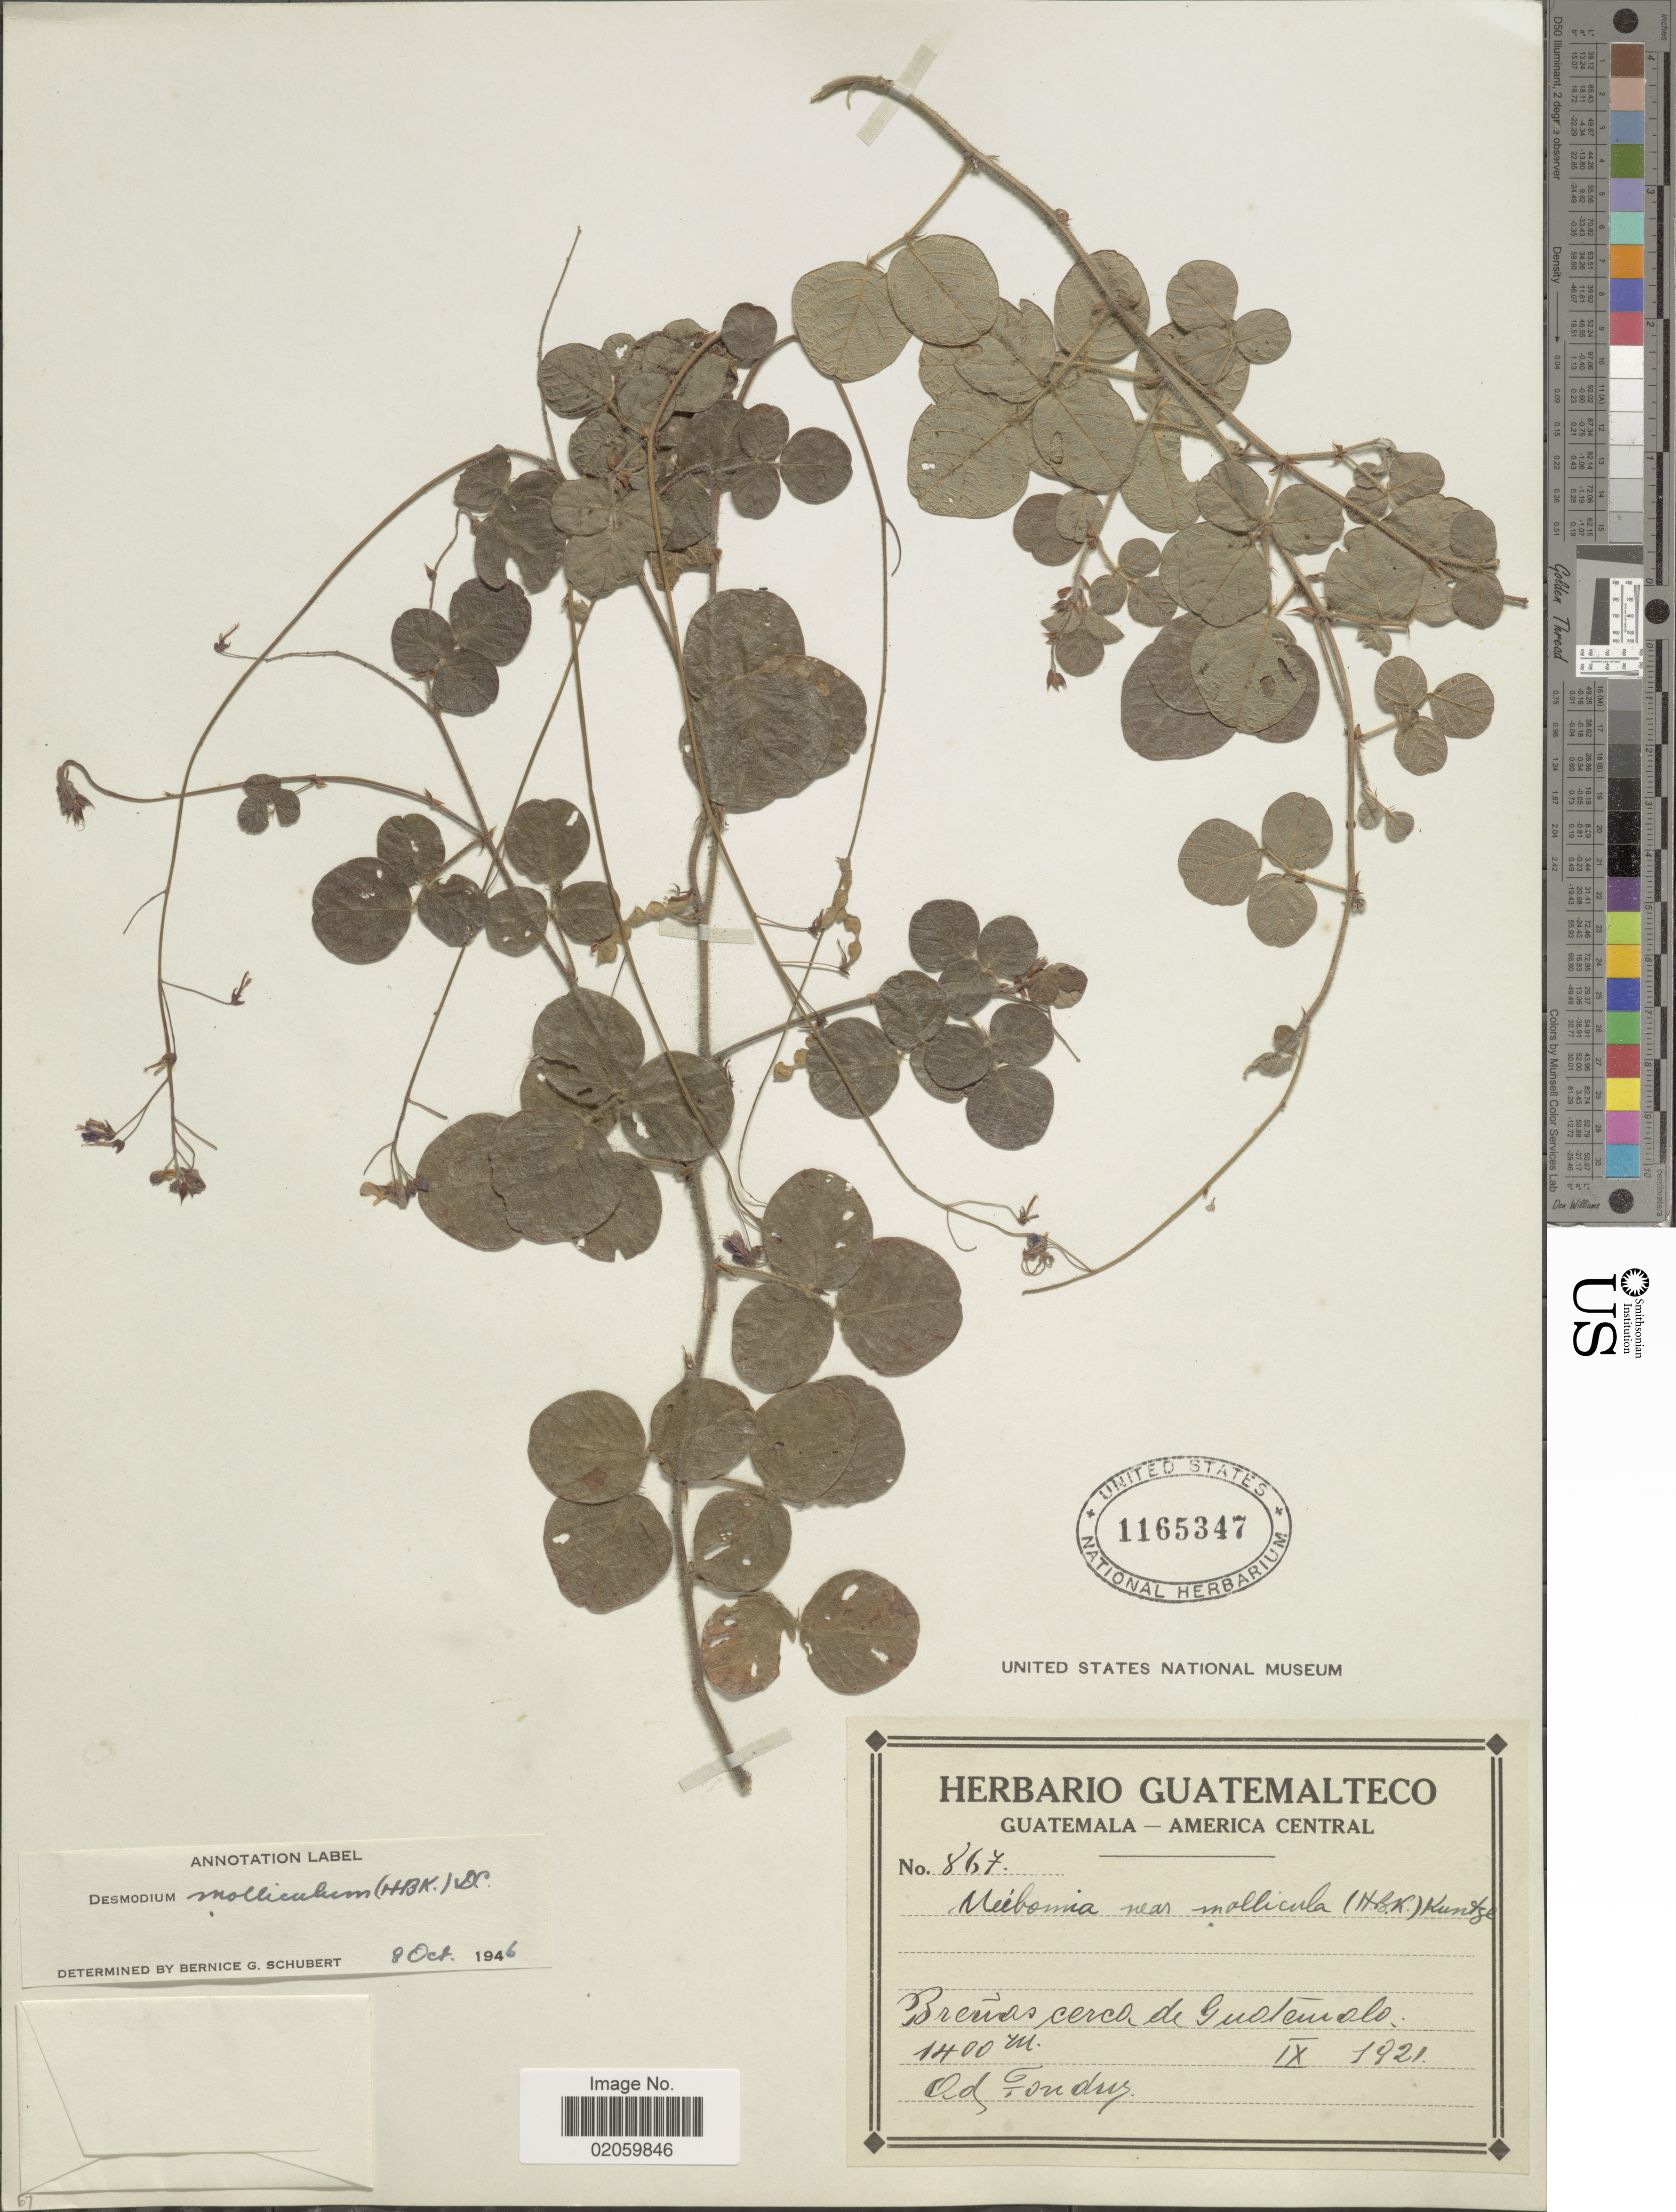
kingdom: Plantae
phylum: Tracheophyta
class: Magnoliopsida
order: Fabales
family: Fabaceae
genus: Desmodium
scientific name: Desmodium molliculum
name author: (Kunth) DC.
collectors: A. Tonduz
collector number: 867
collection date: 1921-09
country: Guatemala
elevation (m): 1400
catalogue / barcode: US 1165347